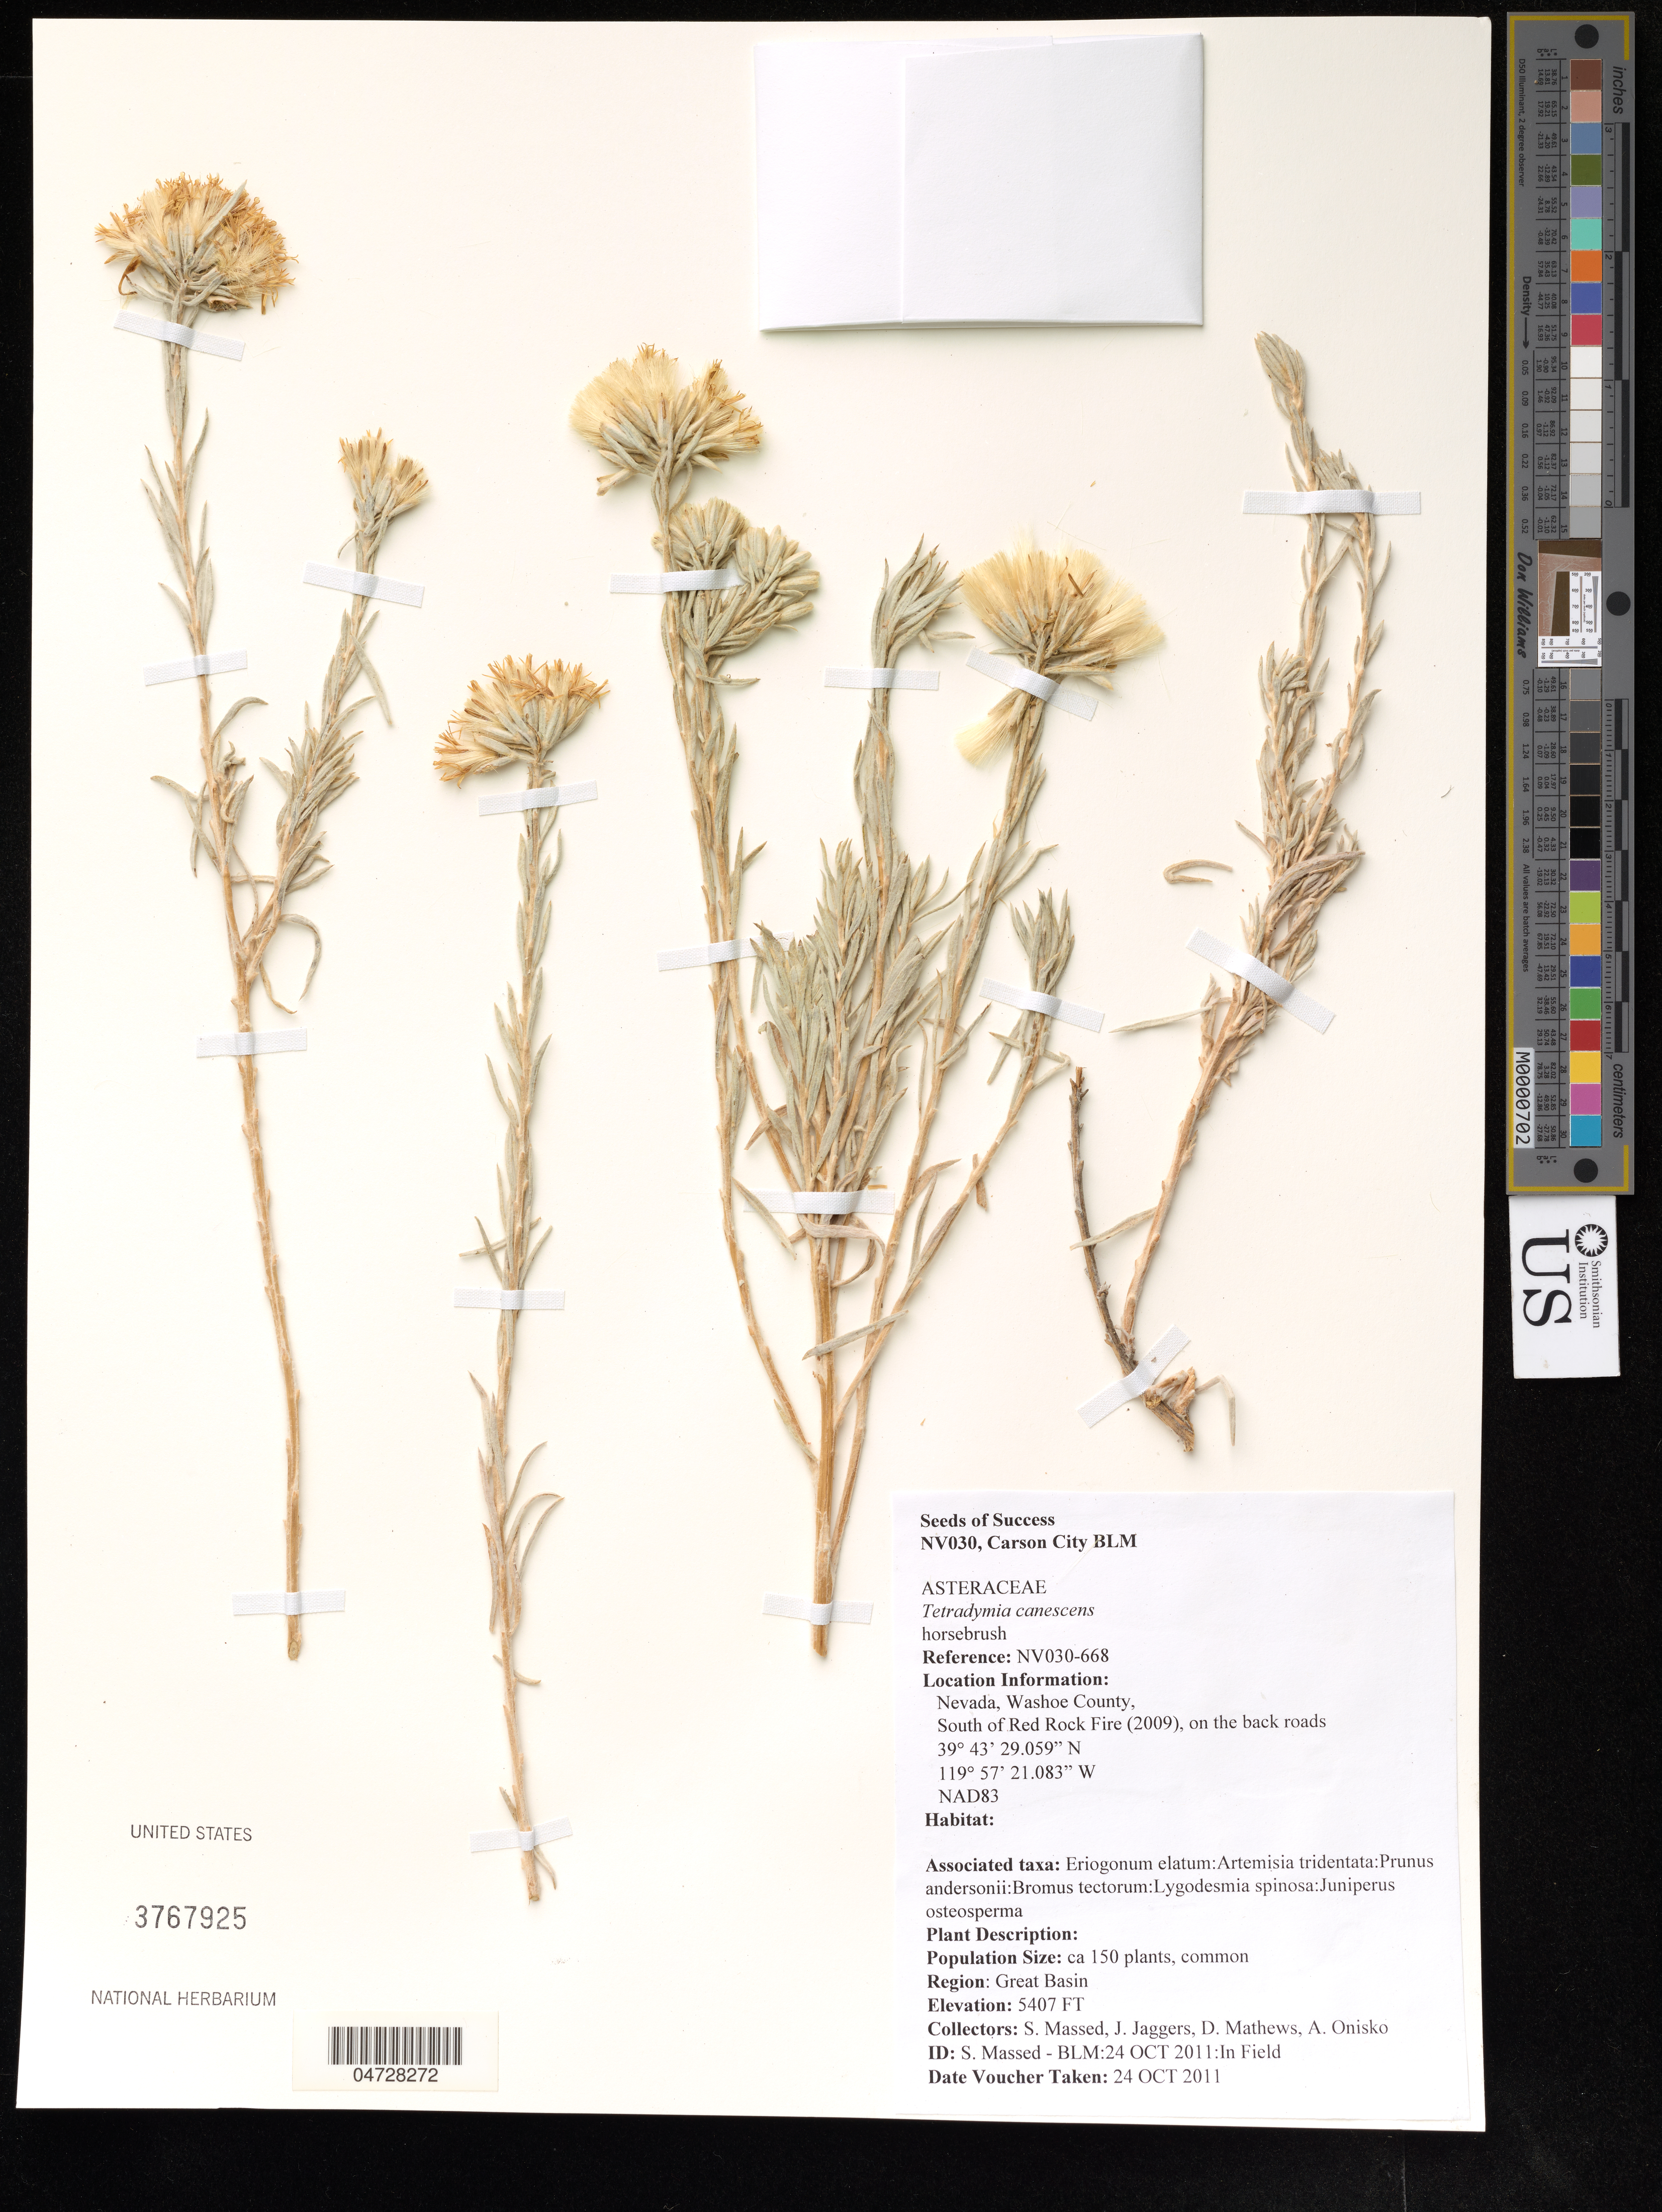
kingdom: Plantae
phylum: Tracheophyta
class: Magnoliopsida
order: Asterales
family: Asteraceae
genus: Tetradymia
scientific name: Tetradymia canescens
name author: DC.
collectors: S. Massed, J. Jaggers, D. Mathews & A. Onisko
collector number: NAD83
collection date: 2011-10-24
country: United States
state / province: Nevada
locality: Washoe County. Great Basin.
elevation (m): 1648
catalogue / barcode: US 376925